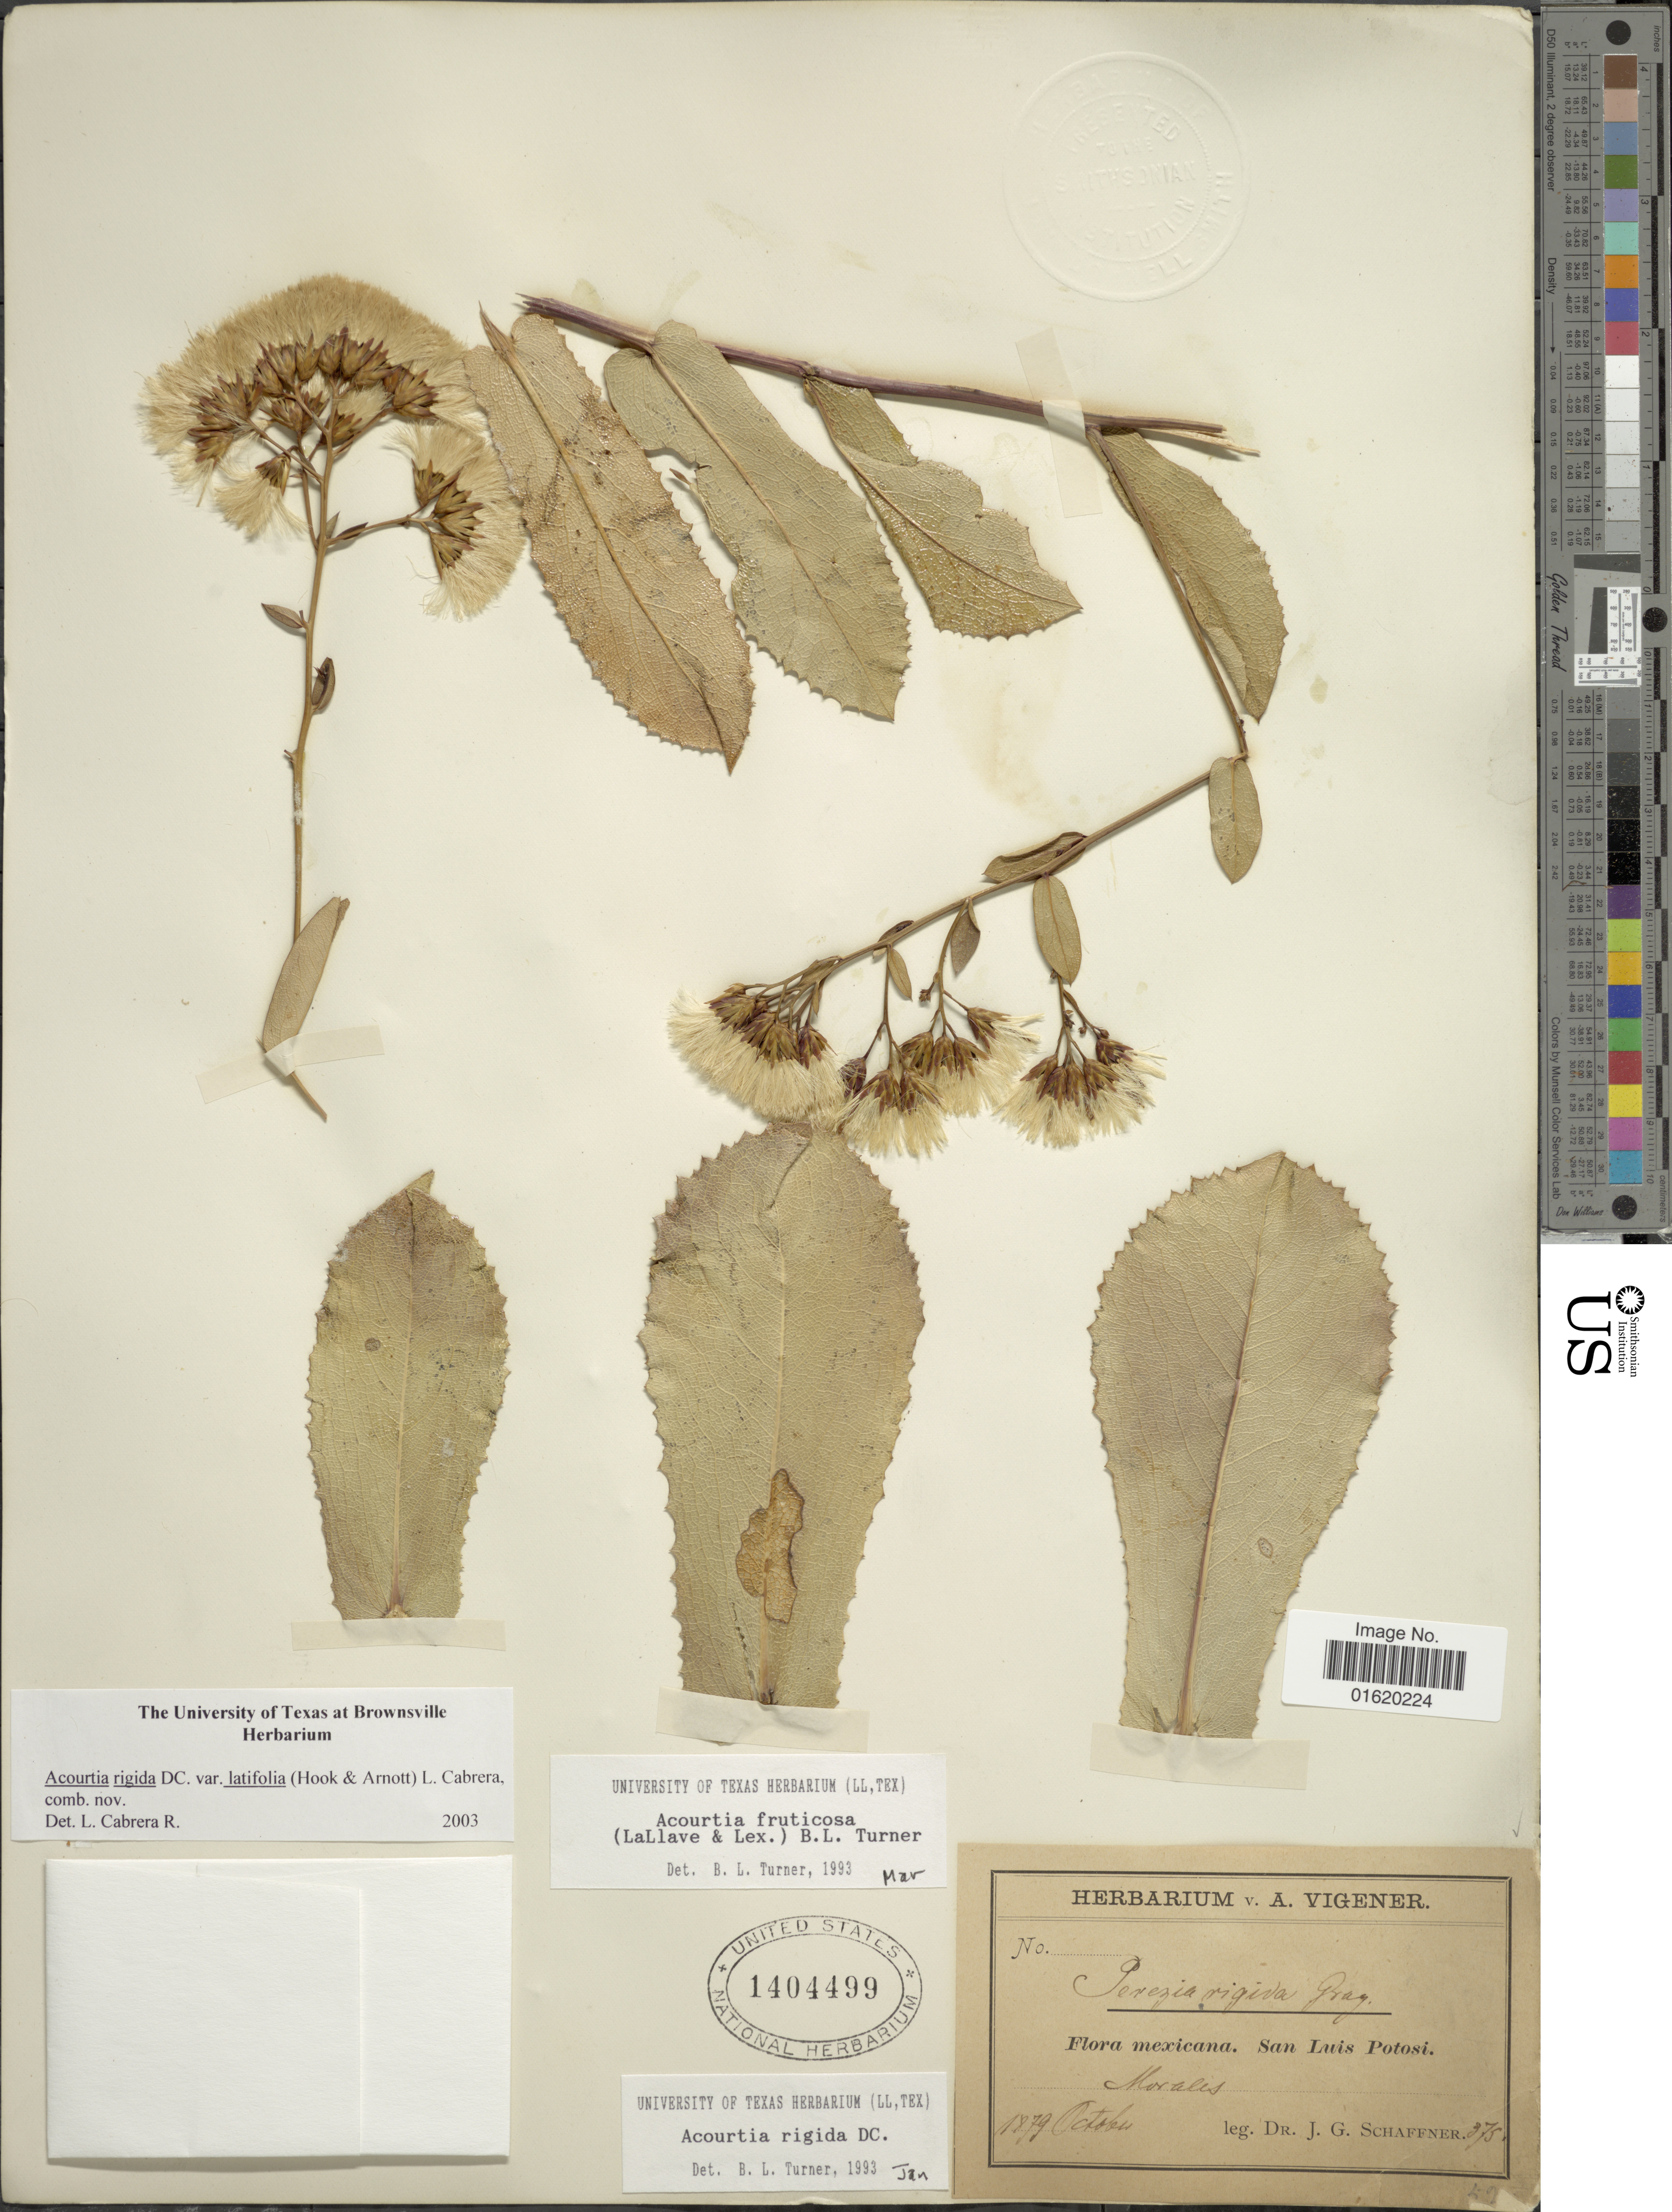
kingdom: Plantae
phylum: Tracheophyta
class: Magnoliopsida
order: Asterales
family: Asteraceae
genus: Acourtia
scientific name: Acourtia rigida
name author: DC.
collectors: J. G. Schaffner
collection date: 1879-10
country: Mexico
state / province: San Luis Potosí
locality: Moralis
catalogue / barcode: US 1404499